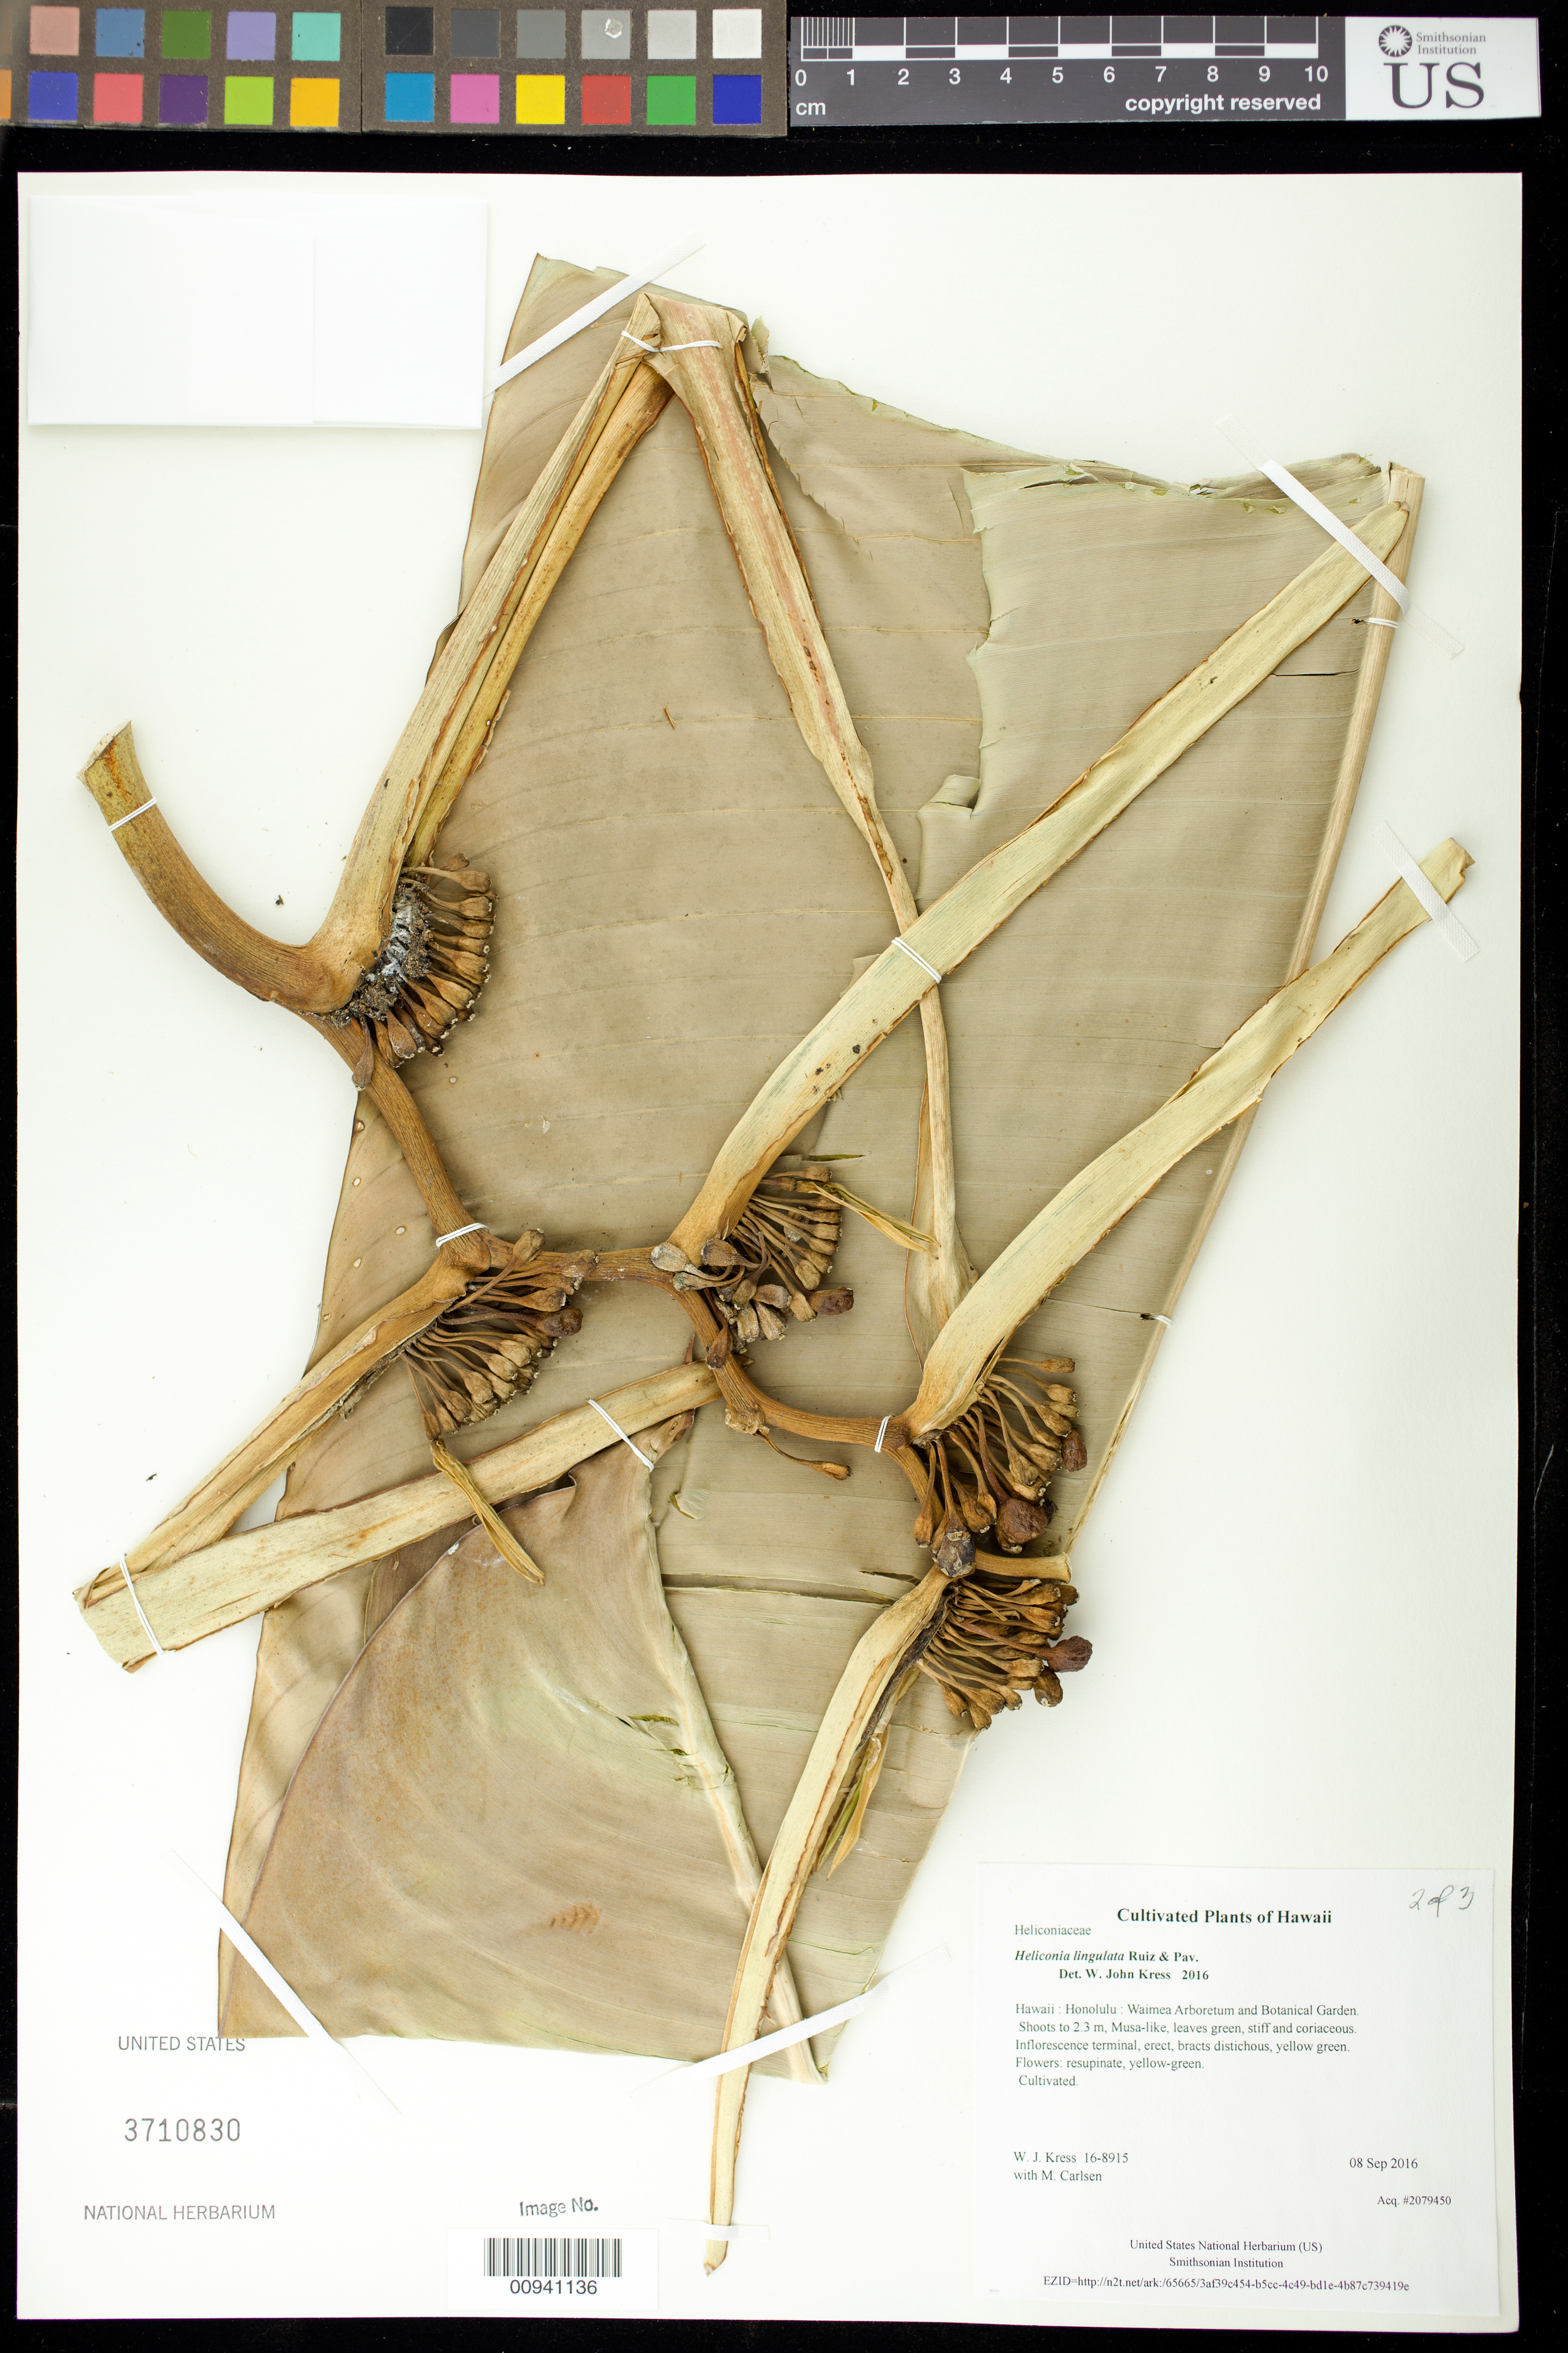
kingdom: Plantae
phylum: Tracheophyta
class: Liliopsida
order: Zingiberales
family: Heliconiaceae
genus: Heliconia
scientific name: Heliconia lingulata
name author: Ruiz & Pav.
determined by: Kress, W. J., (US), Smithsonian Institution - National Museum of Natural History (UNITED STATES)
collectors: W. J. Kress & M. M. Carlsen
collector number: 16-8915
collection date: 2016-09-08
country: United States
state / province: Hawaii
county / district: Honolulu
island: Oahu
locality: Waimea Arboretum and Botanical Garden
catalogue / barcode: US 3710831